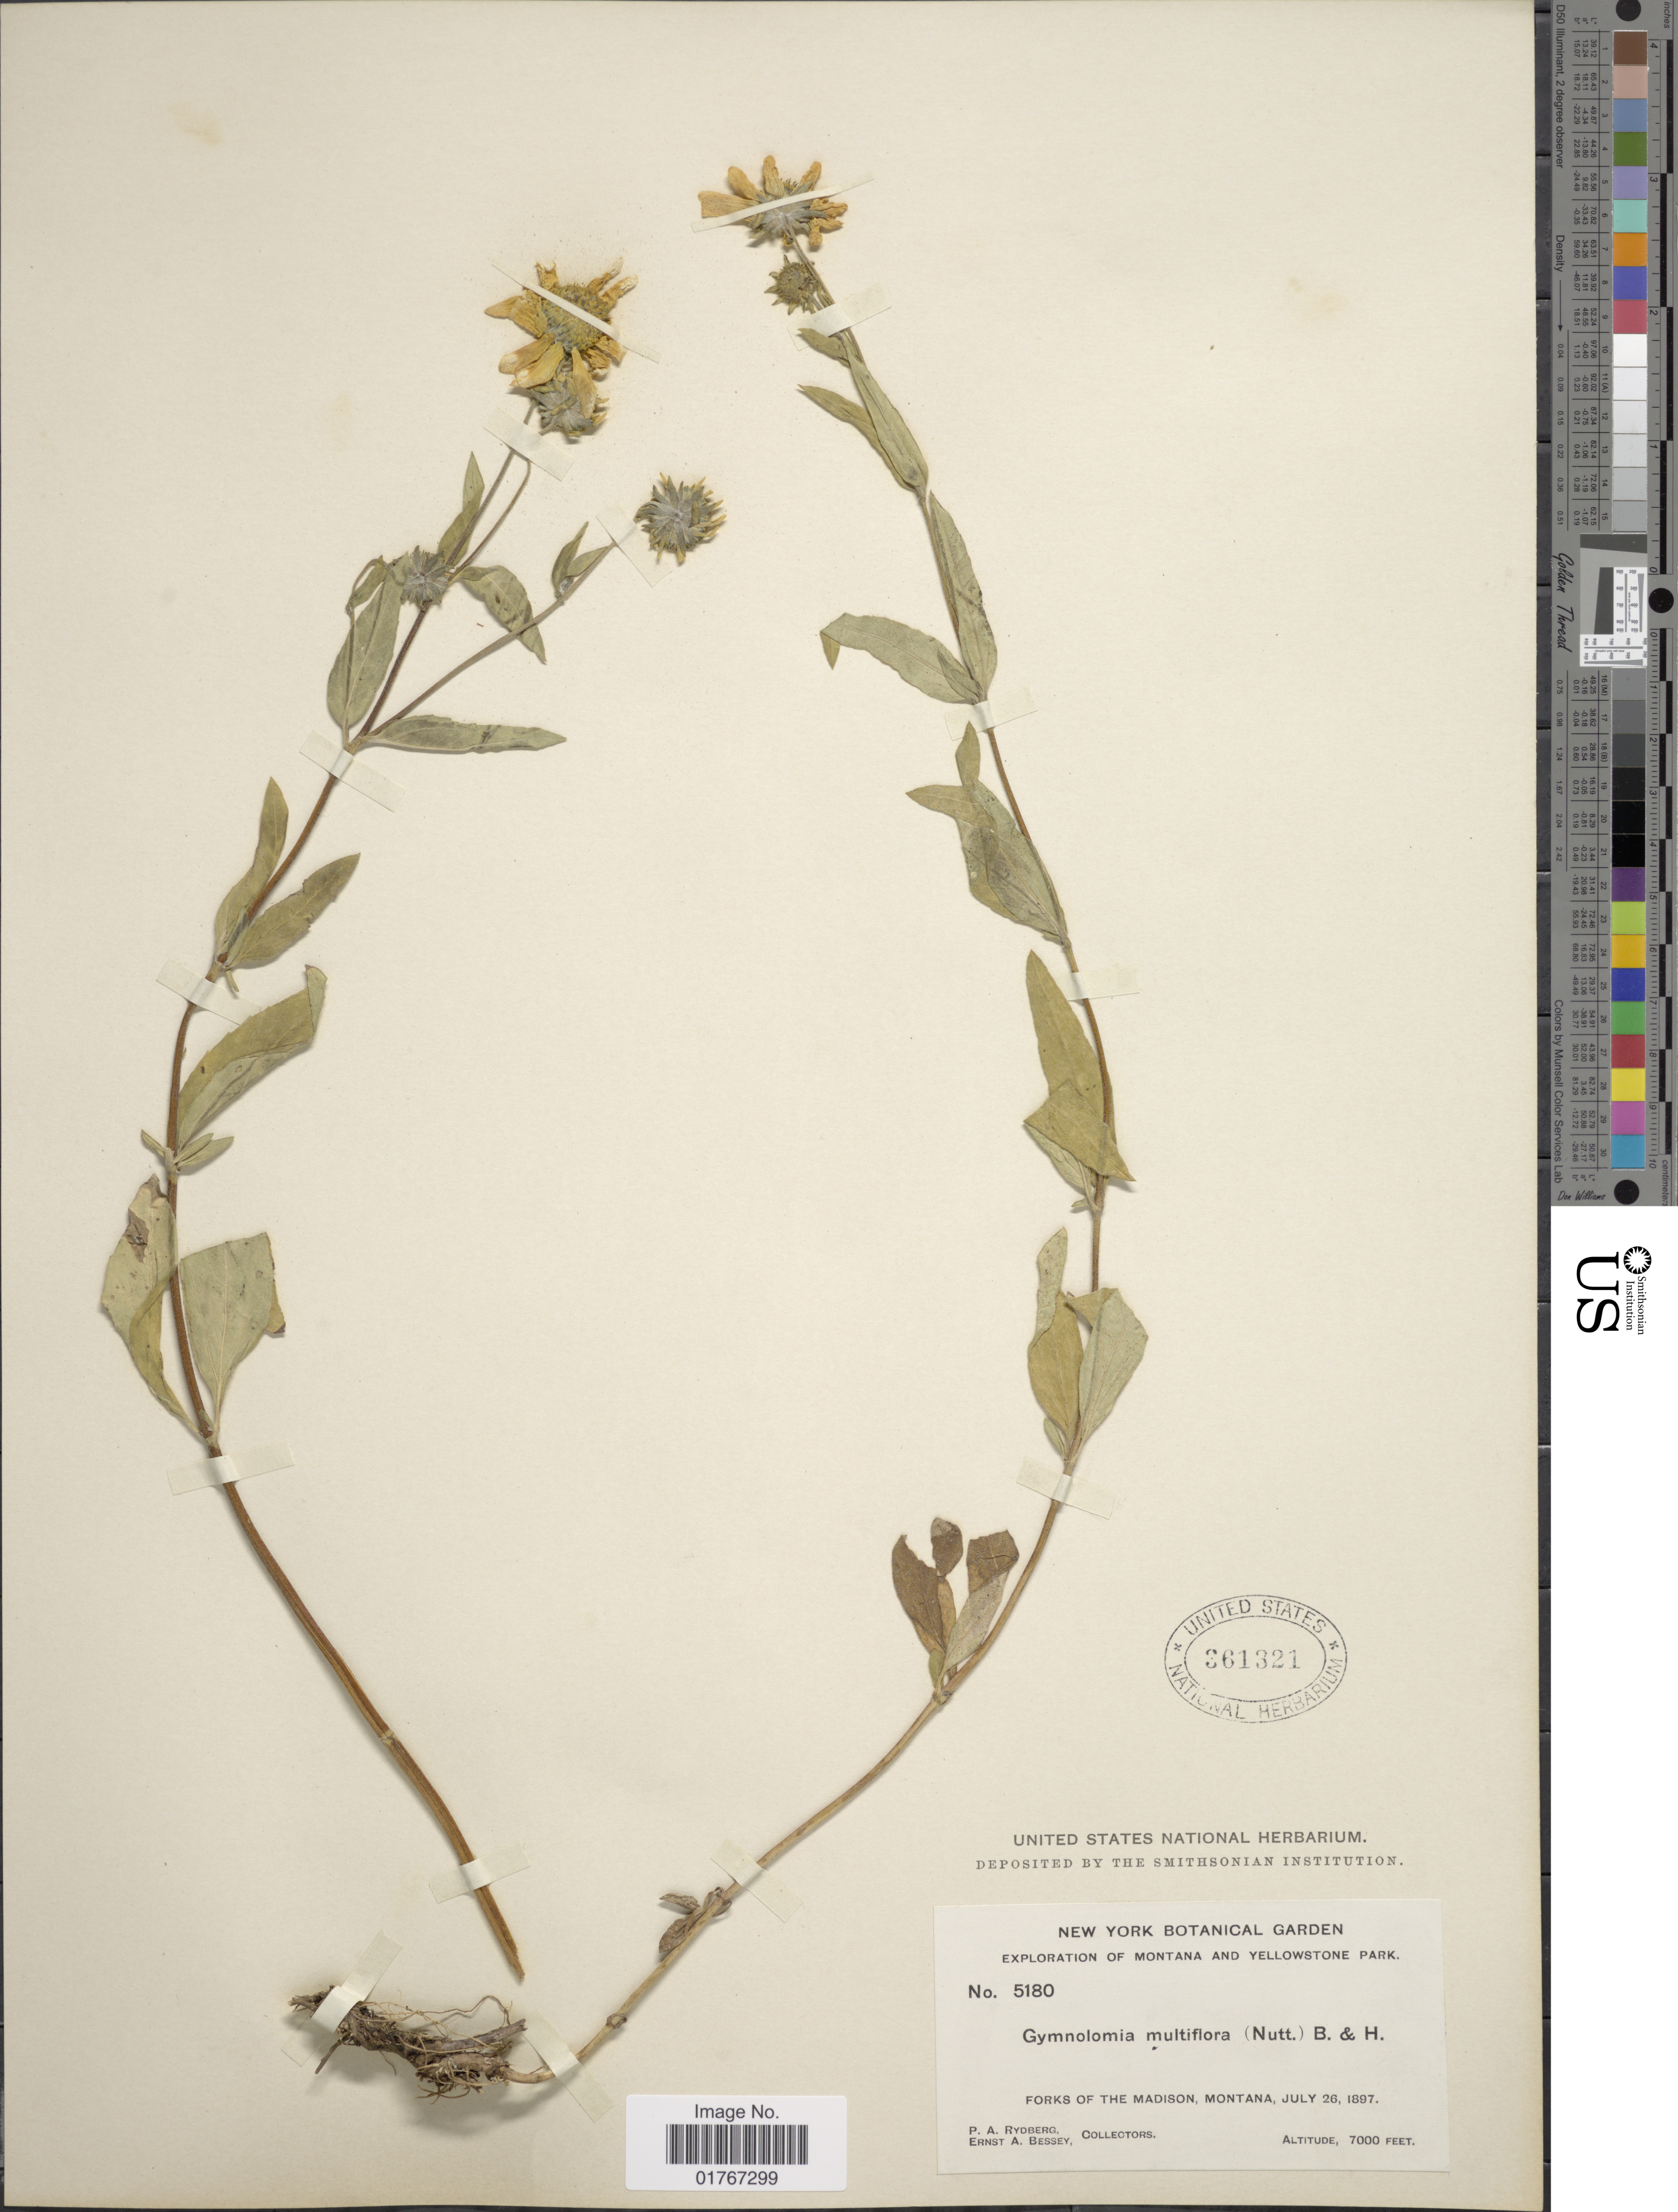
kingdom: Plantae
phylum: Tracheophyta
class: Magnoliopsida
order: Asterales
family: Asteraceae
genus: Heliomeris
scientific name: Heliomeris multiflora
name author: Nutt.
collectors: P. A. Rydberg & E. A. Bessey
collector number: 5180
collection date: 1897-07-26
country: United States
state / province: Montana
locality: Montana and Yellowstone Park, Forks of the Madison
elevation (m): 2134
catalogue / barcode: US 361321